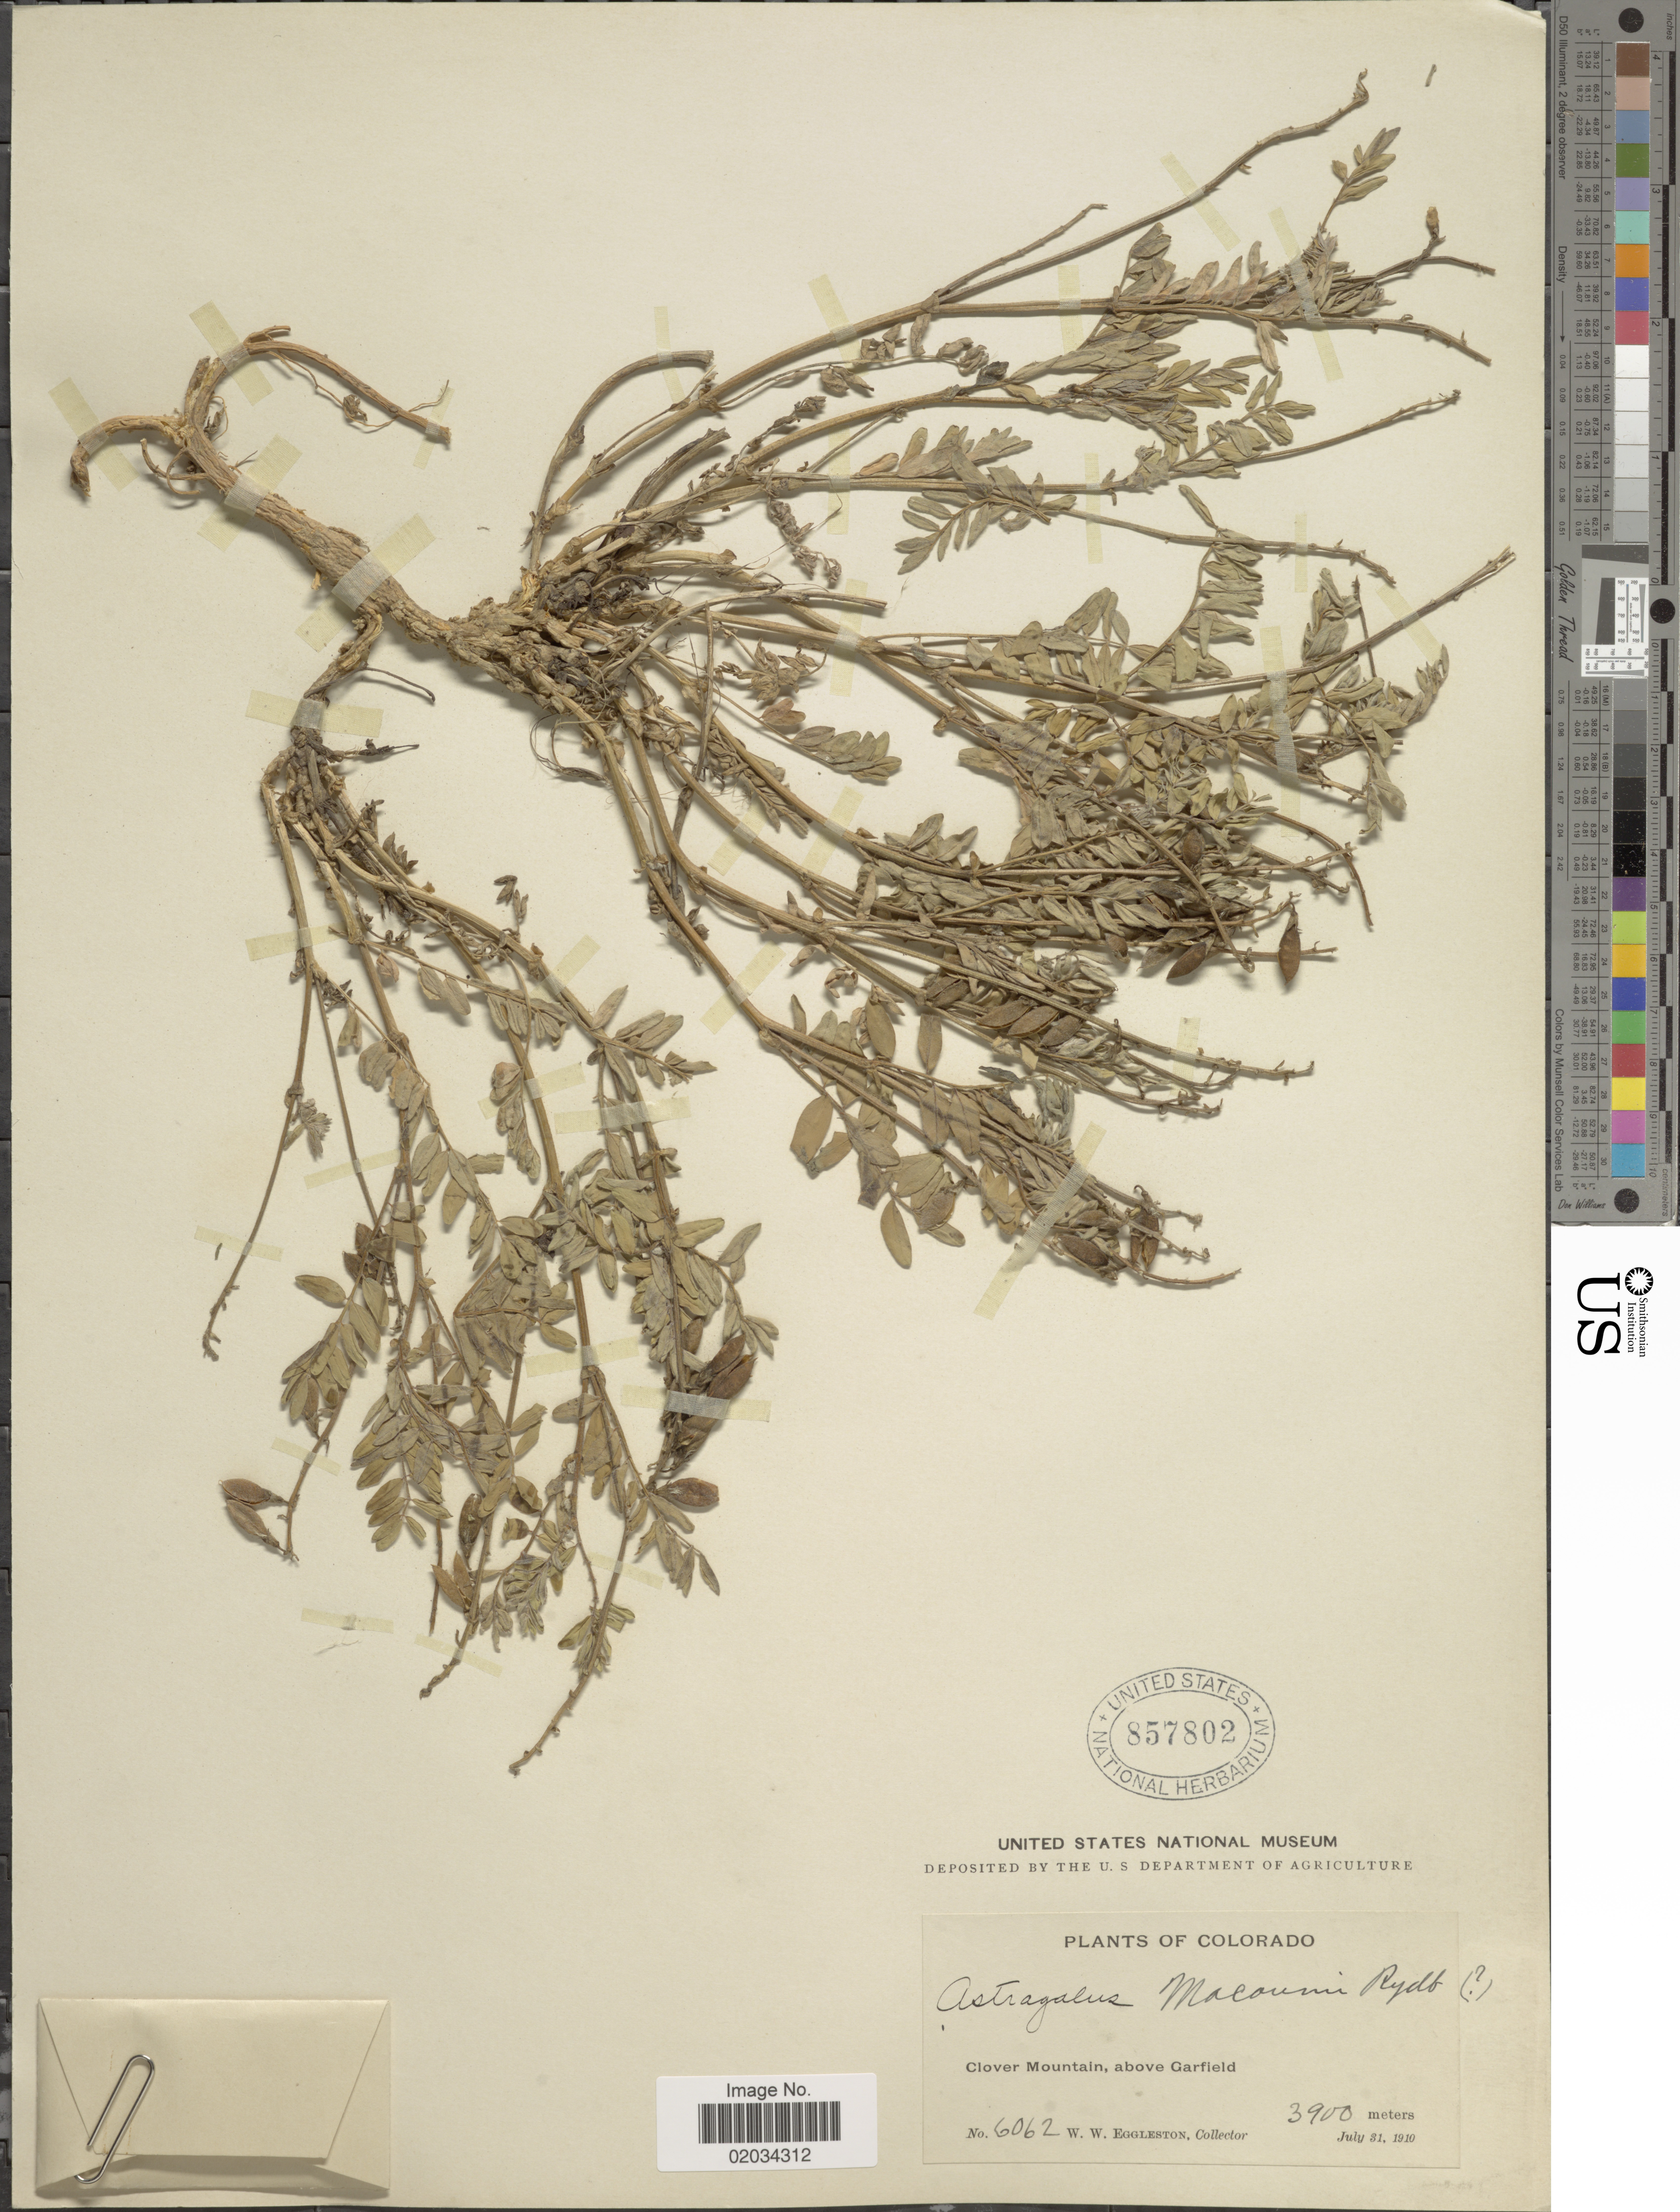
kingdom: Plantae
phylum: Tracheophyta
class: Magnoliopsida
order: Fabales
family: Fabaceae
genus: Astragalus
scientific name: Astragalus robbinsii var. minor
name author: (Hook.) Barneby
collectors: W. W. Eggleston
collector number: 6062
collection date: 1910-07-31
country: United States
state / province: Colorado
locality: Clover Mountain, above Garfield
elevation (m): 3900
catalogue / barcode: US 857802